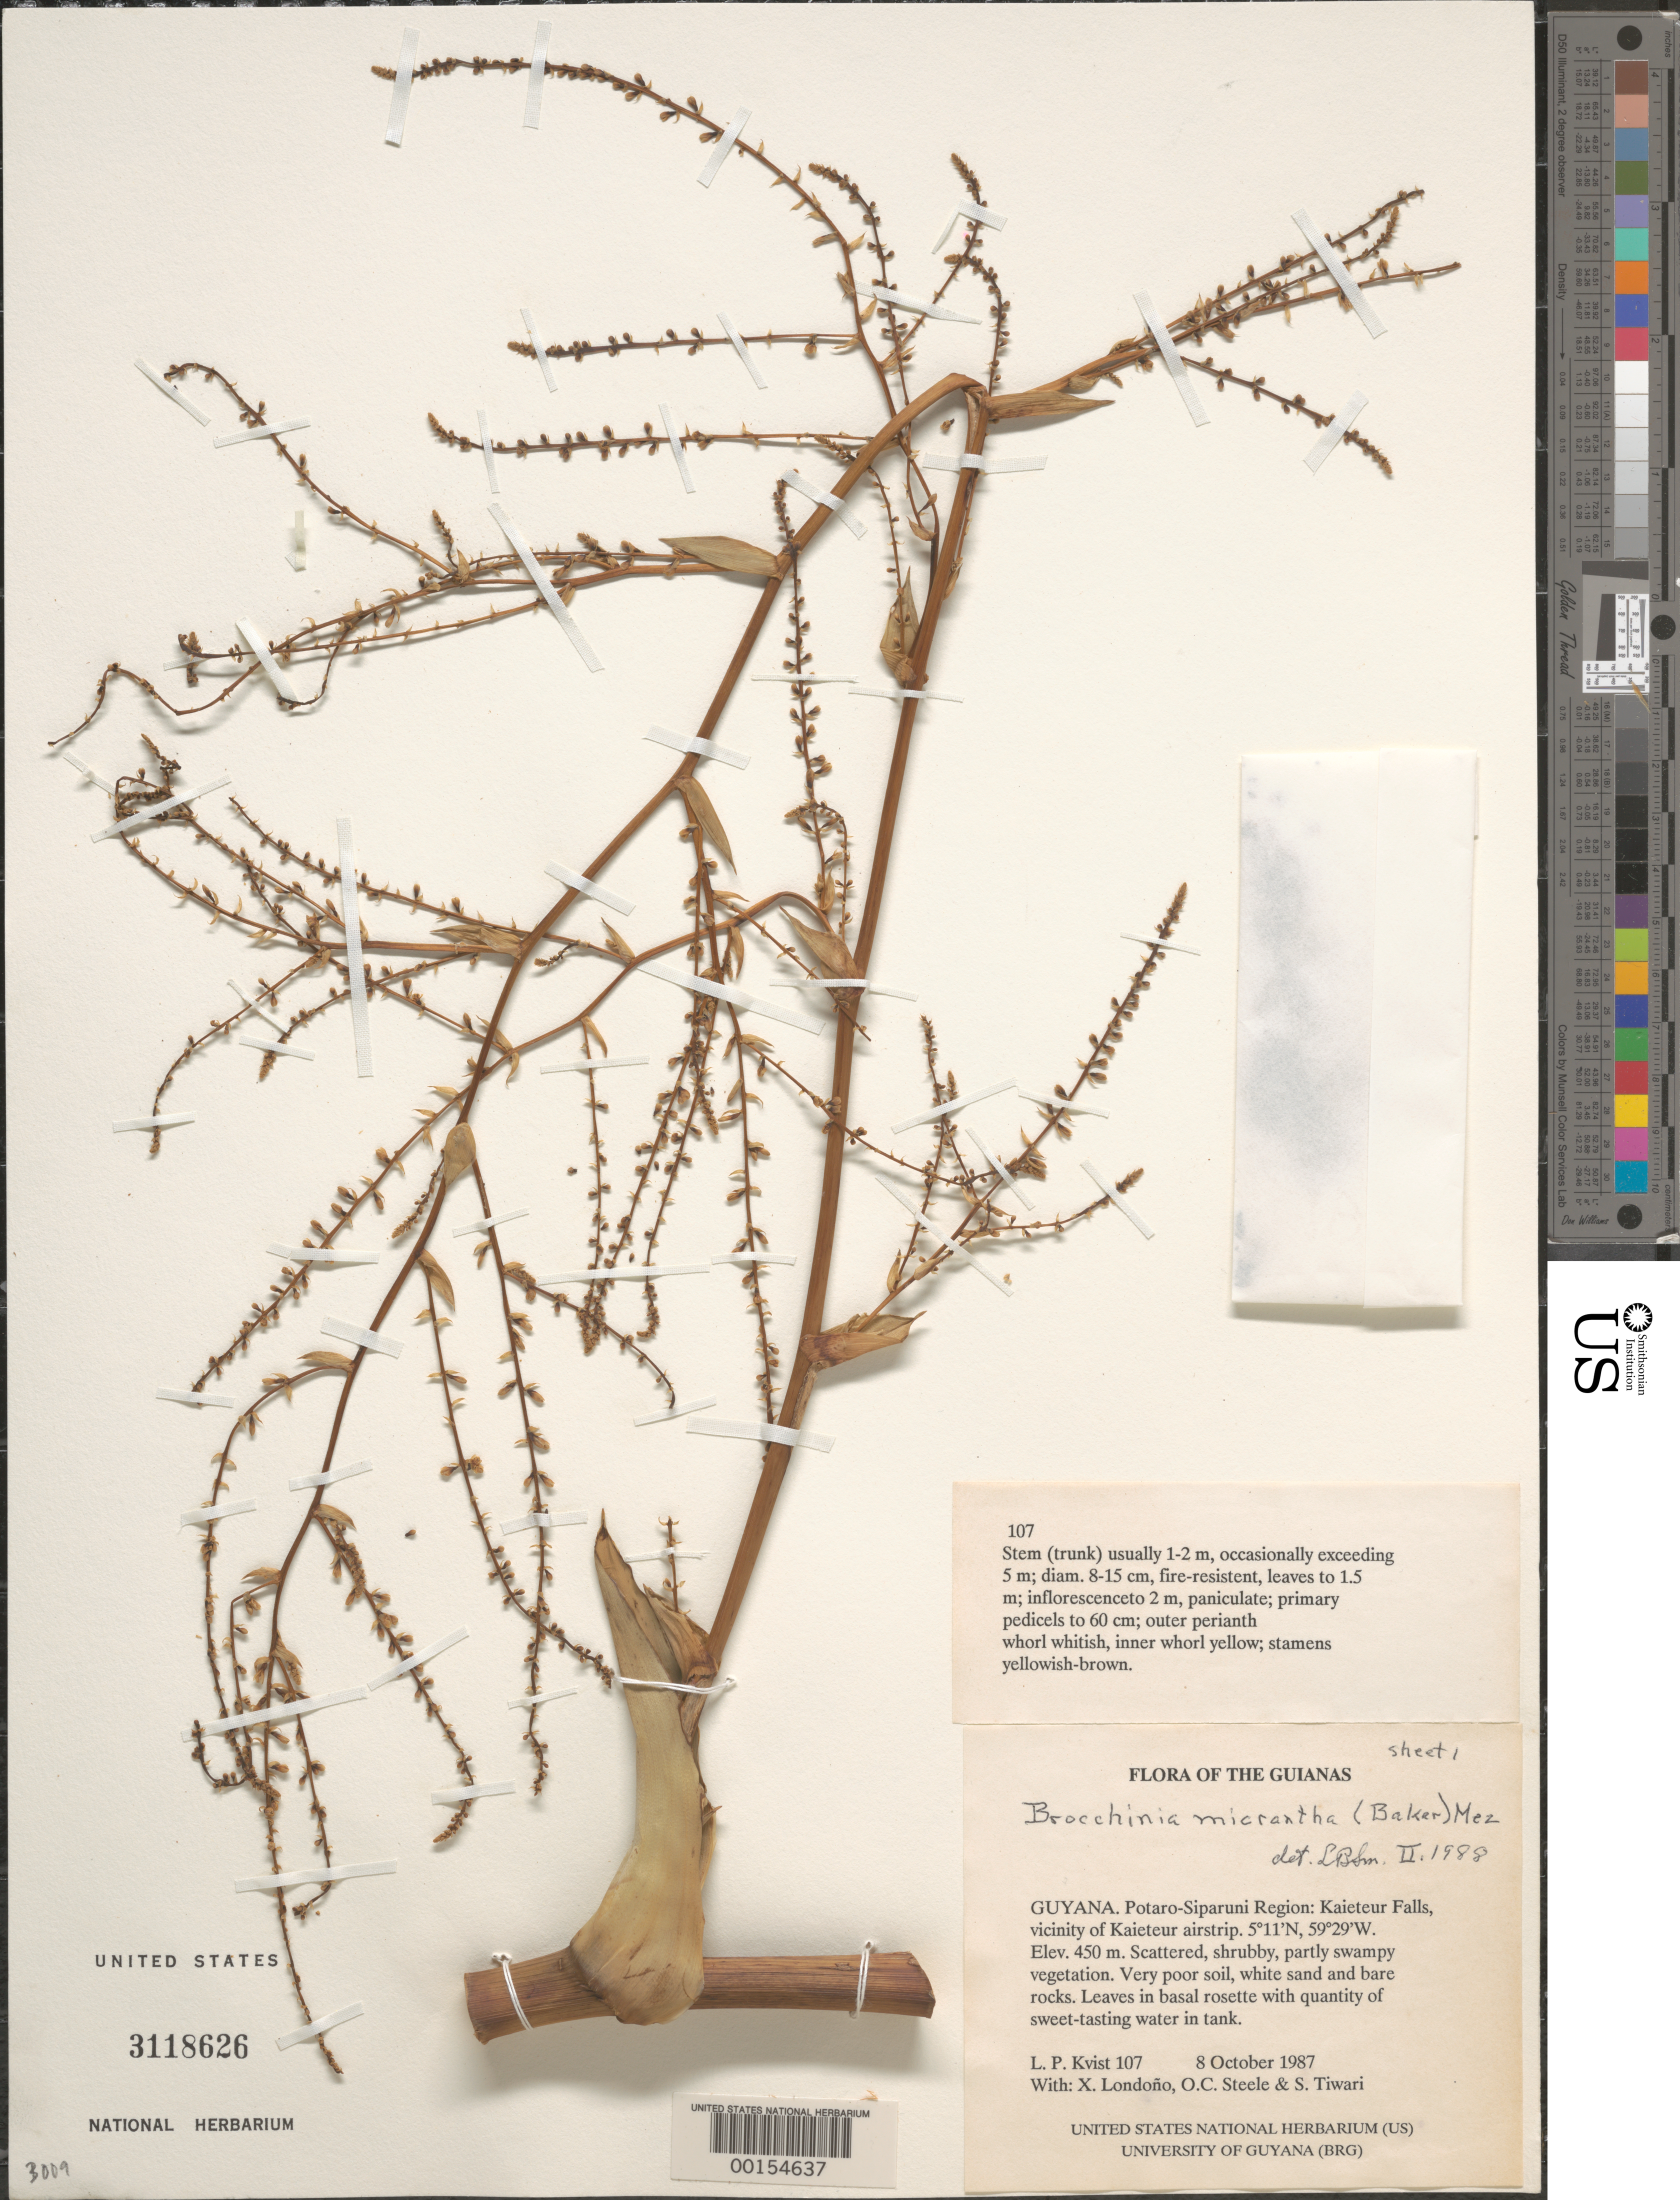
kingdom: Plantae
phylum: Tracheophyta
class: Liliopsida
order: Poales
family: Bromeliaceae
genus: Brocchinia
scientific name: Brocchinia reducta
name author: Baker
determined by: Smith, Lyman B., (US), NMNH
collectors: L. P. Kvist, X. Londoño, O. C. Steele & S. Tiwari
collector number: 107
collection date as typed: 8 October 1987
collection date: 1987-10-08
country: Guyana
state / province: Potaro-Siparuni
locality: Kaieteur Falls, vicinity of Kaieteur airstrip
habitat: Scattered, shrubby, partly swampy vegetation. Very poor soil, white sand and bare rocks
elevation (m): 450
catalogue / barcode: US 3118626